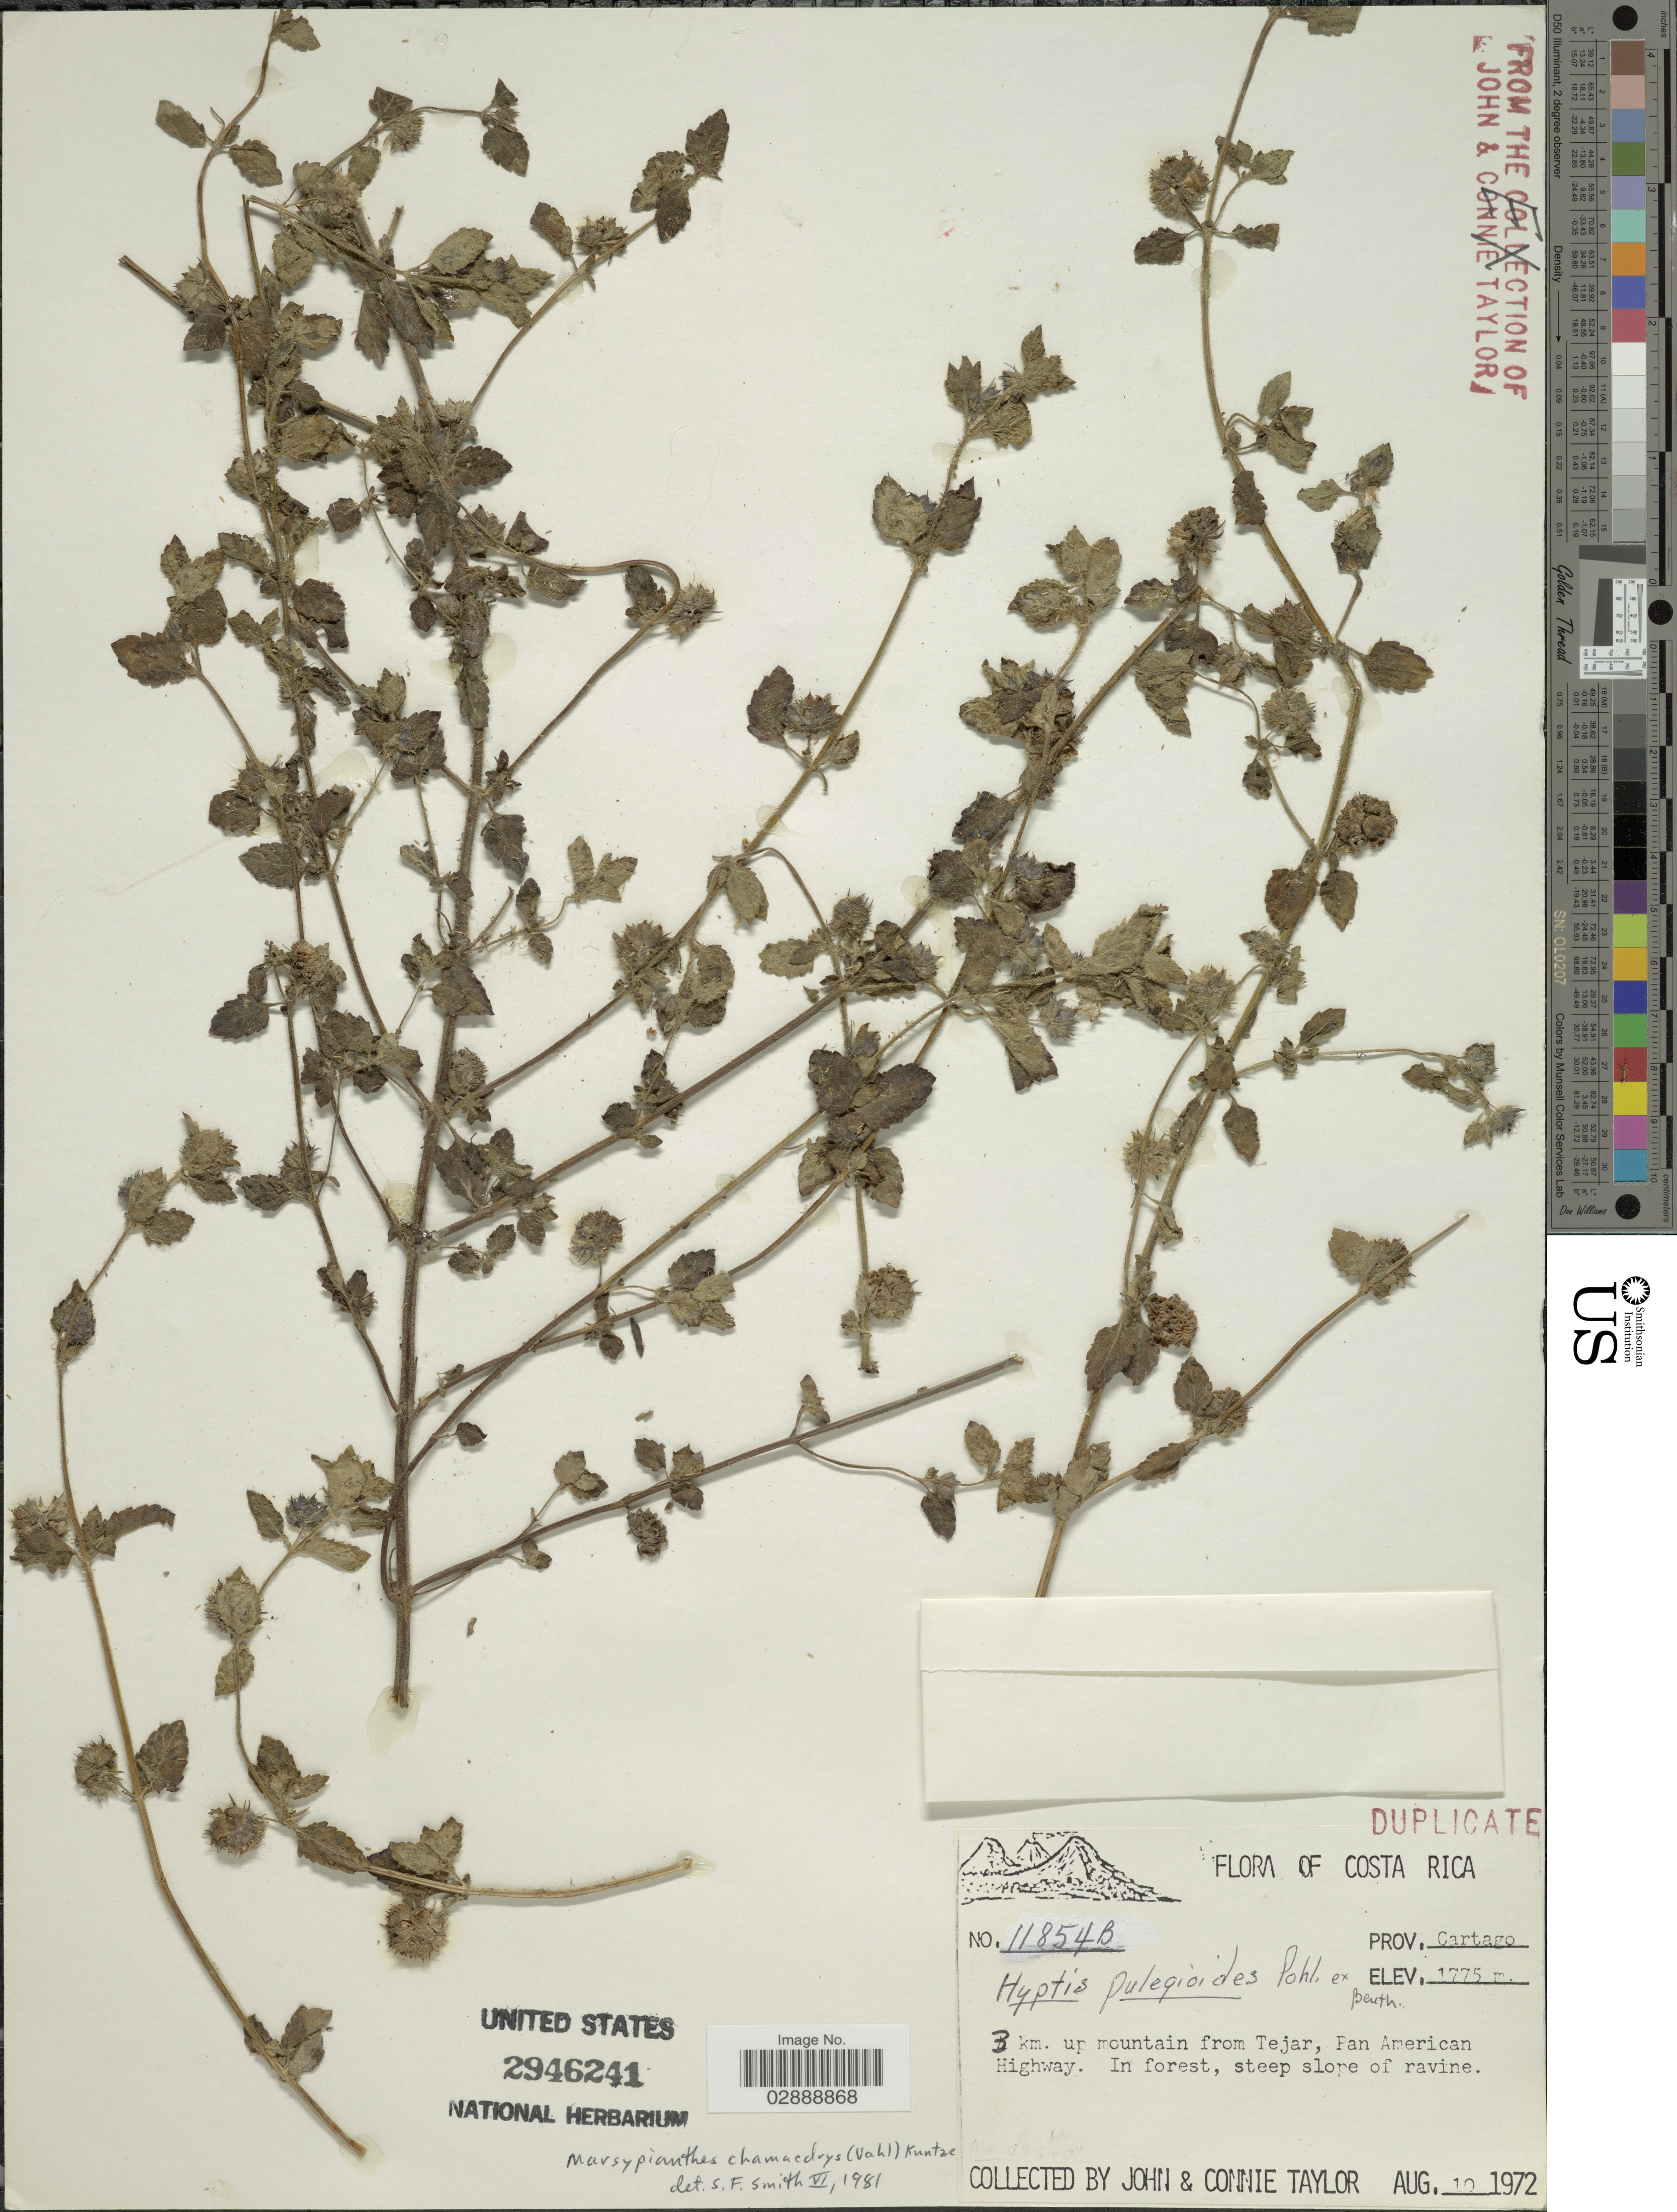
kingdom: Plantae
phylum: Tracheophyta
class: Magnoliopsida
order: Lamiales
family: Lamiaceae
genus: Marsypianthes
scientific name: Marsypianthes chamaedrys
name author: (Vahl) Kuntze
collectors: J. Taylor & C. Taylor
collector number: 11854B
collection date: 1972-08-10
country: Costa Rica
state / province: Cartago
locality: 3 km. up mountain from Tejar, Pan American Highway.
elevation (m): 1775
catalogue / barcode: US 2946241